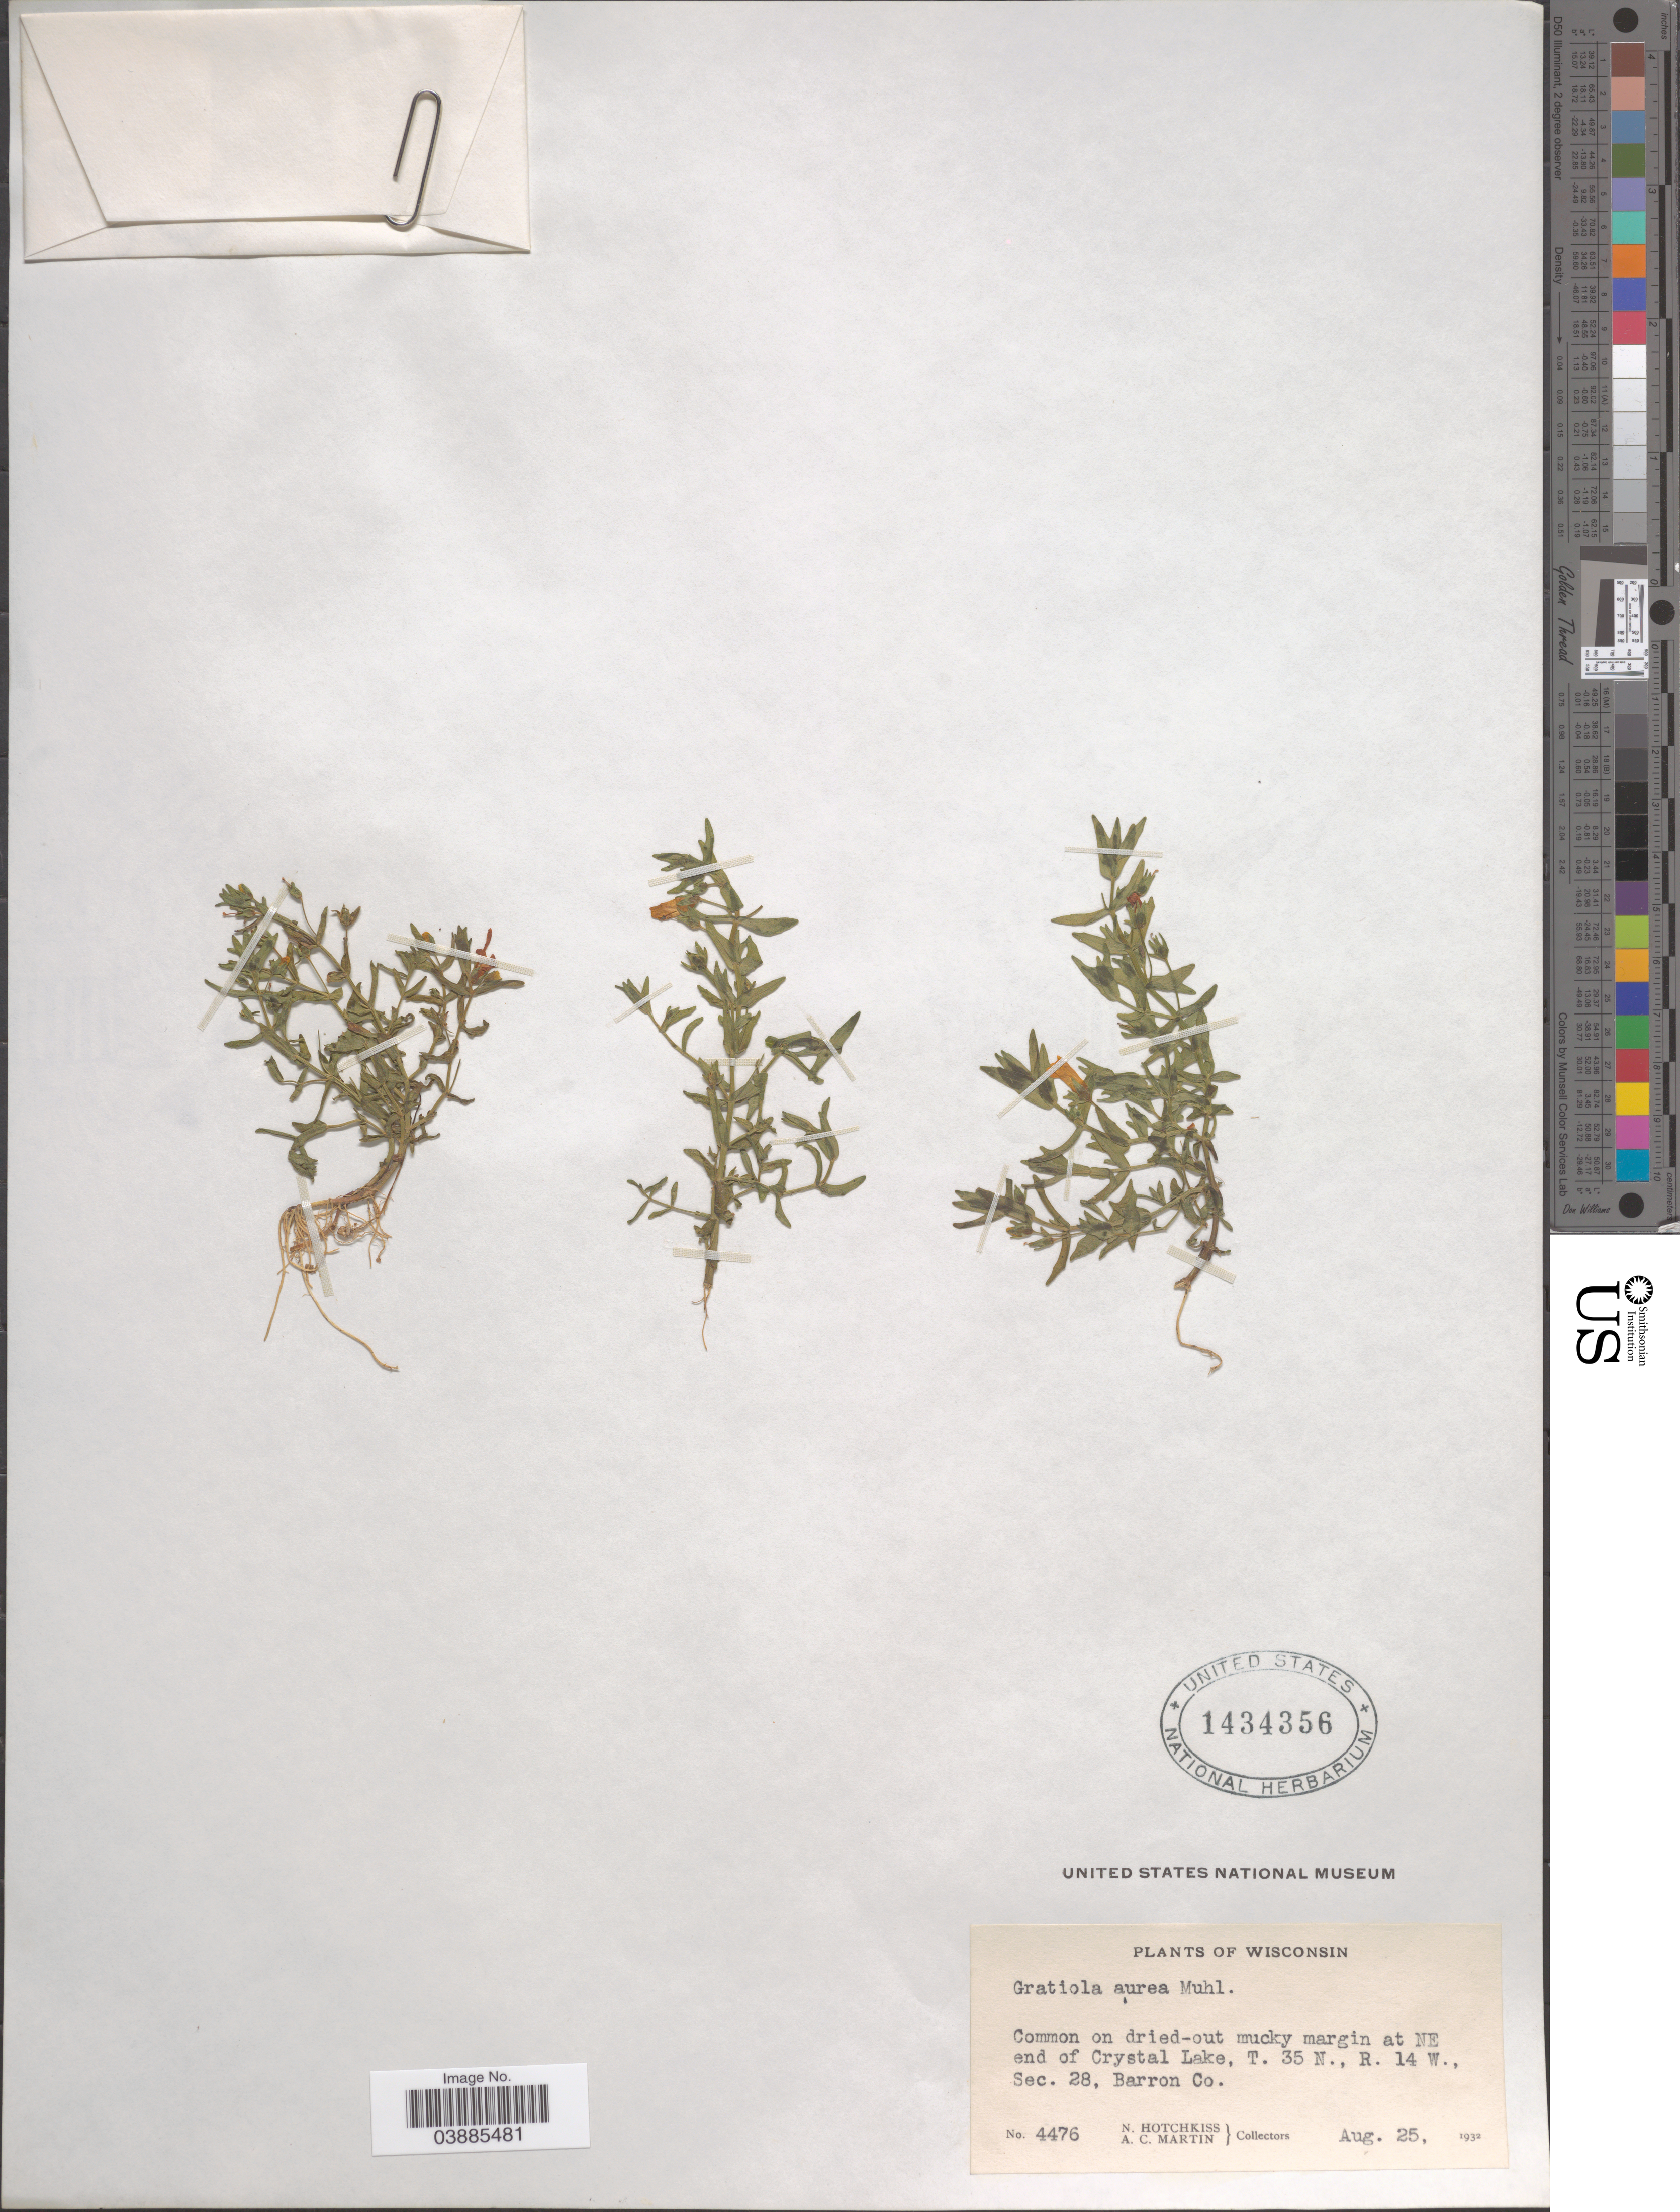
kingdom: Plantae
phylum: Tracheophyta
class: Magnoliopsida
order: Lamiales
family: Plantaginaceae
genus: Gratiola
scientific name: Gratiola aurea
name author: Pursh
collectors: N. Hotchkiss & A. C. Martin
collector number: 4476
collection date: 1932-08-25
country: United States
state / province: Wisconsin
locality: NE end of Crystal Lake, T. 35 N., R. 14 W., Sec. 28, Barron Co.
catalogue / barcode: US 1434356